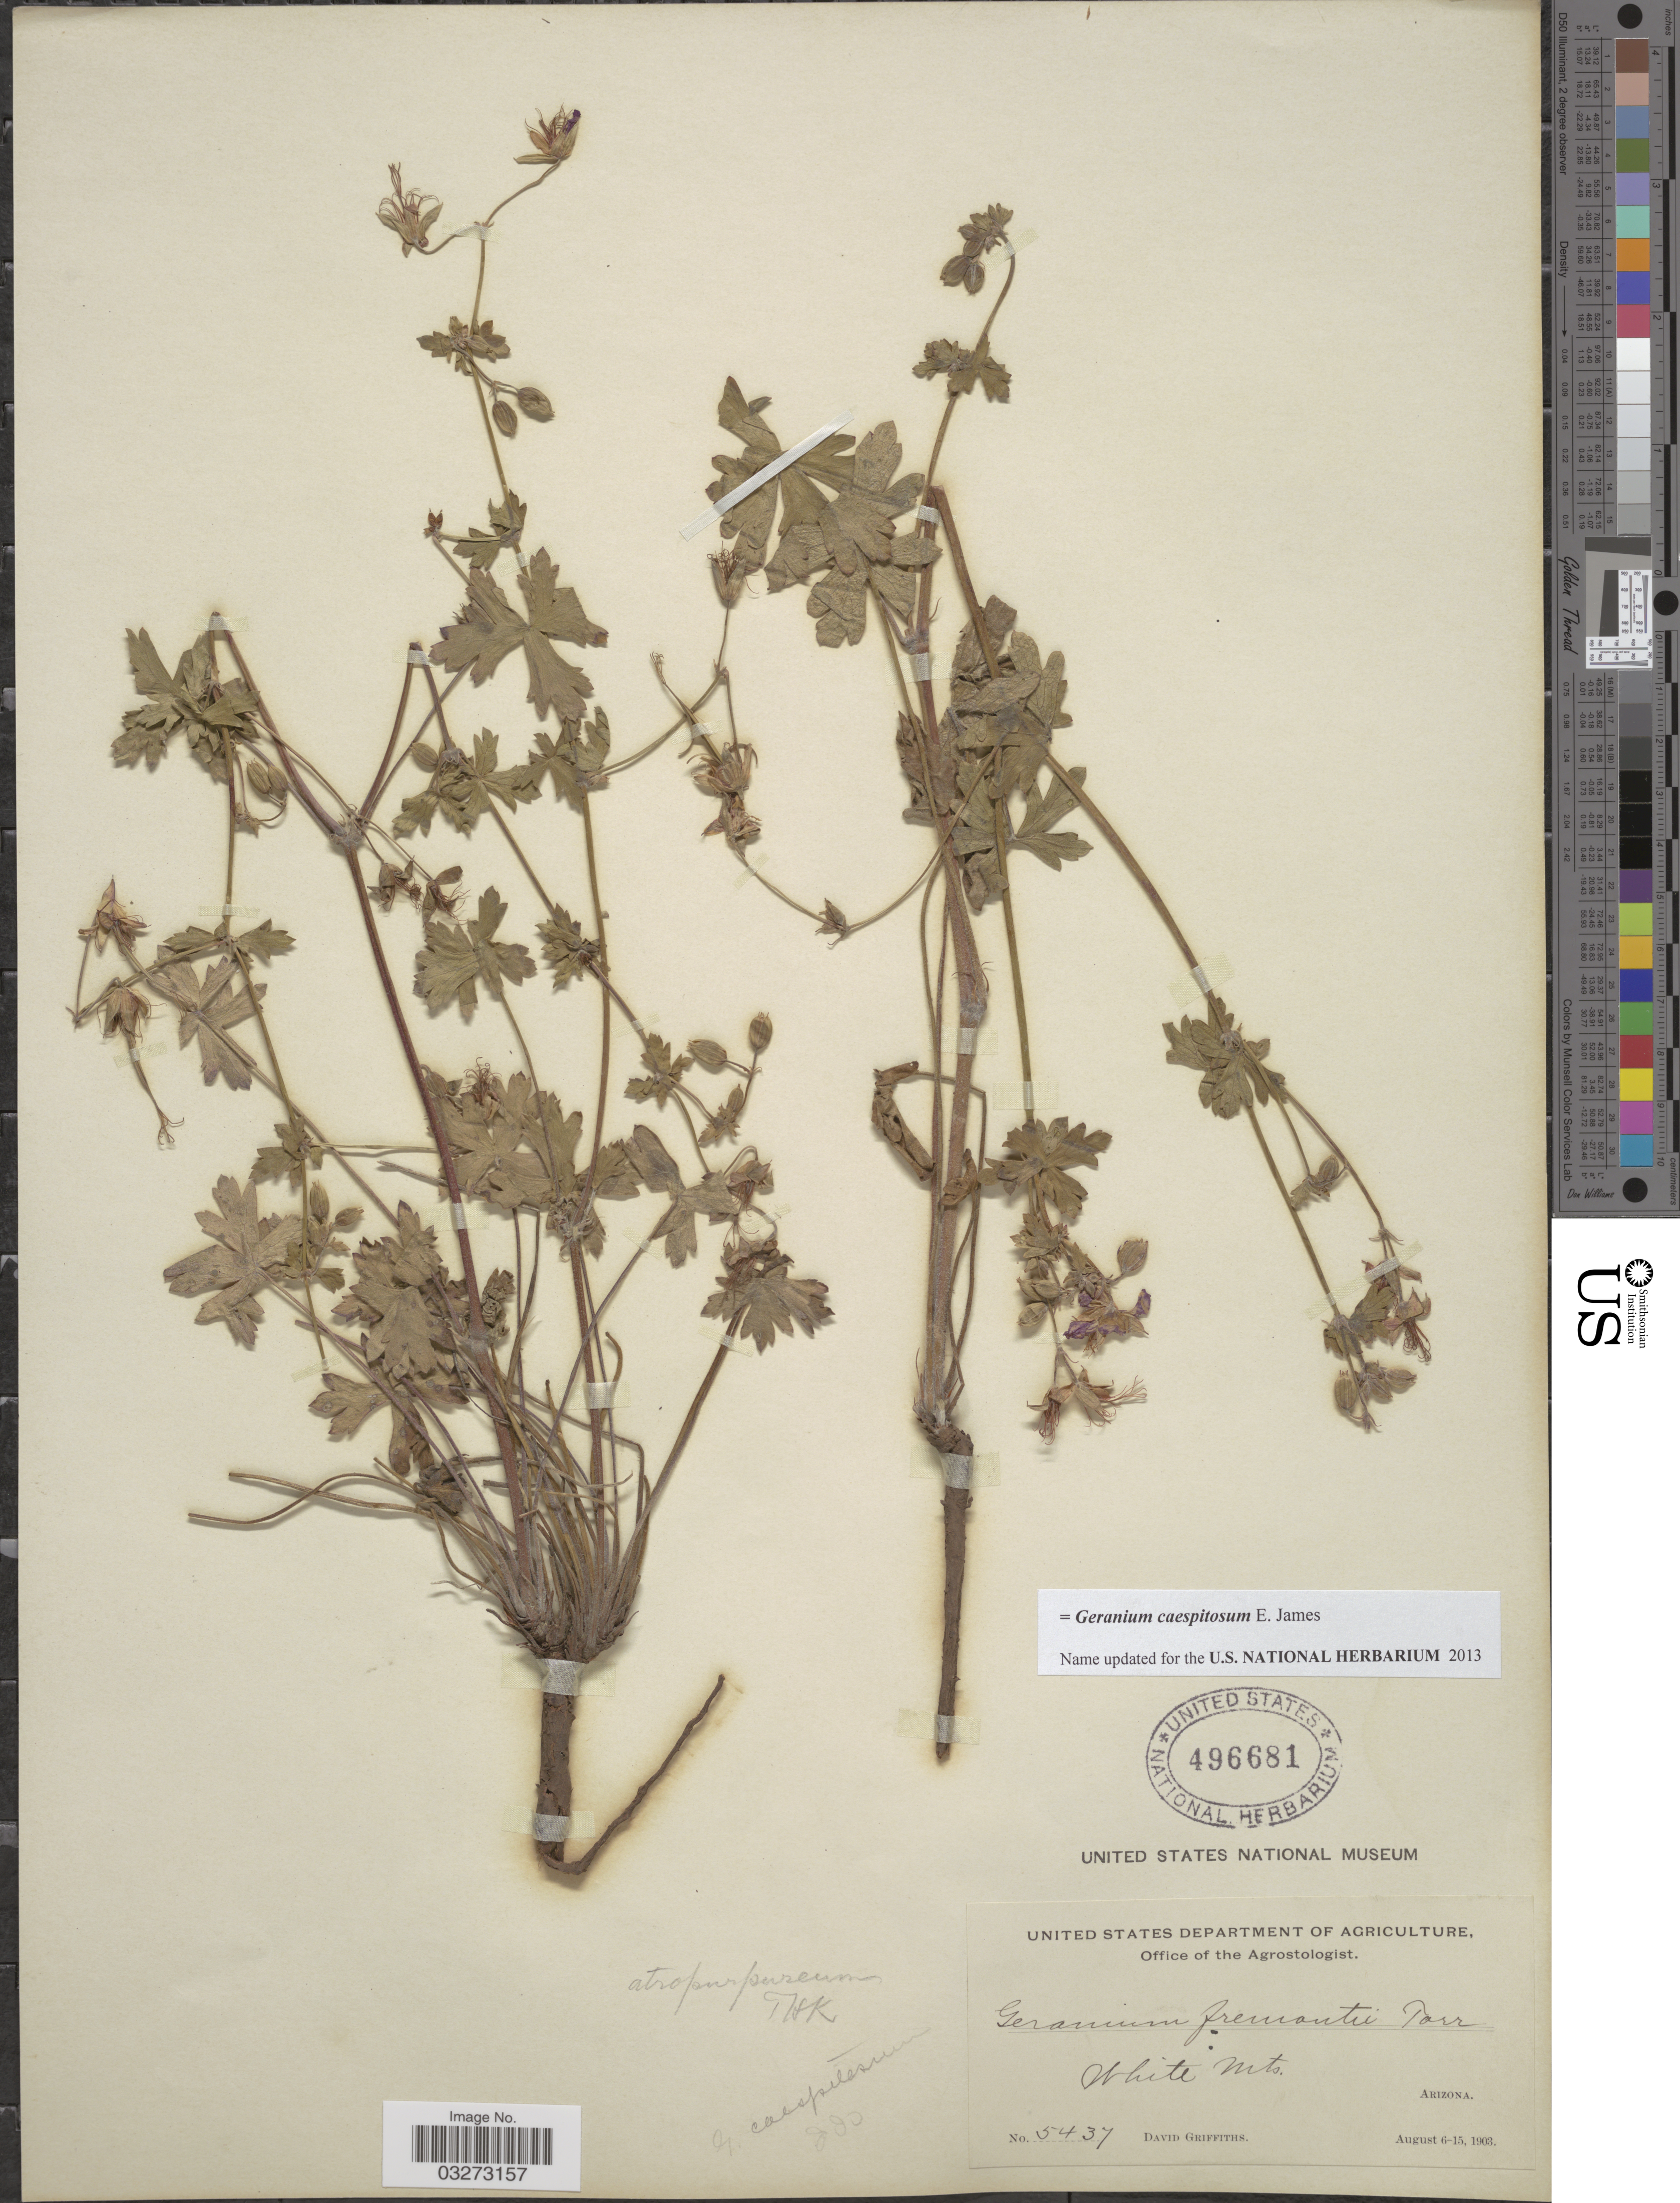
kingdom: Plantae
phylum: Tracheophyta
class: Magnoliopsida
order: Geraniales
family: Geraniaceae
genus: Geranium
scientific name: Geranium caespitosum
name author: E. James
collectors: D. Griffiths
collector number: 5437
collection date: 1903-08-06/1903-08-15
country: United States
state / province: Arizona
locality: White Mts.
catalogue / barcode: US 496681